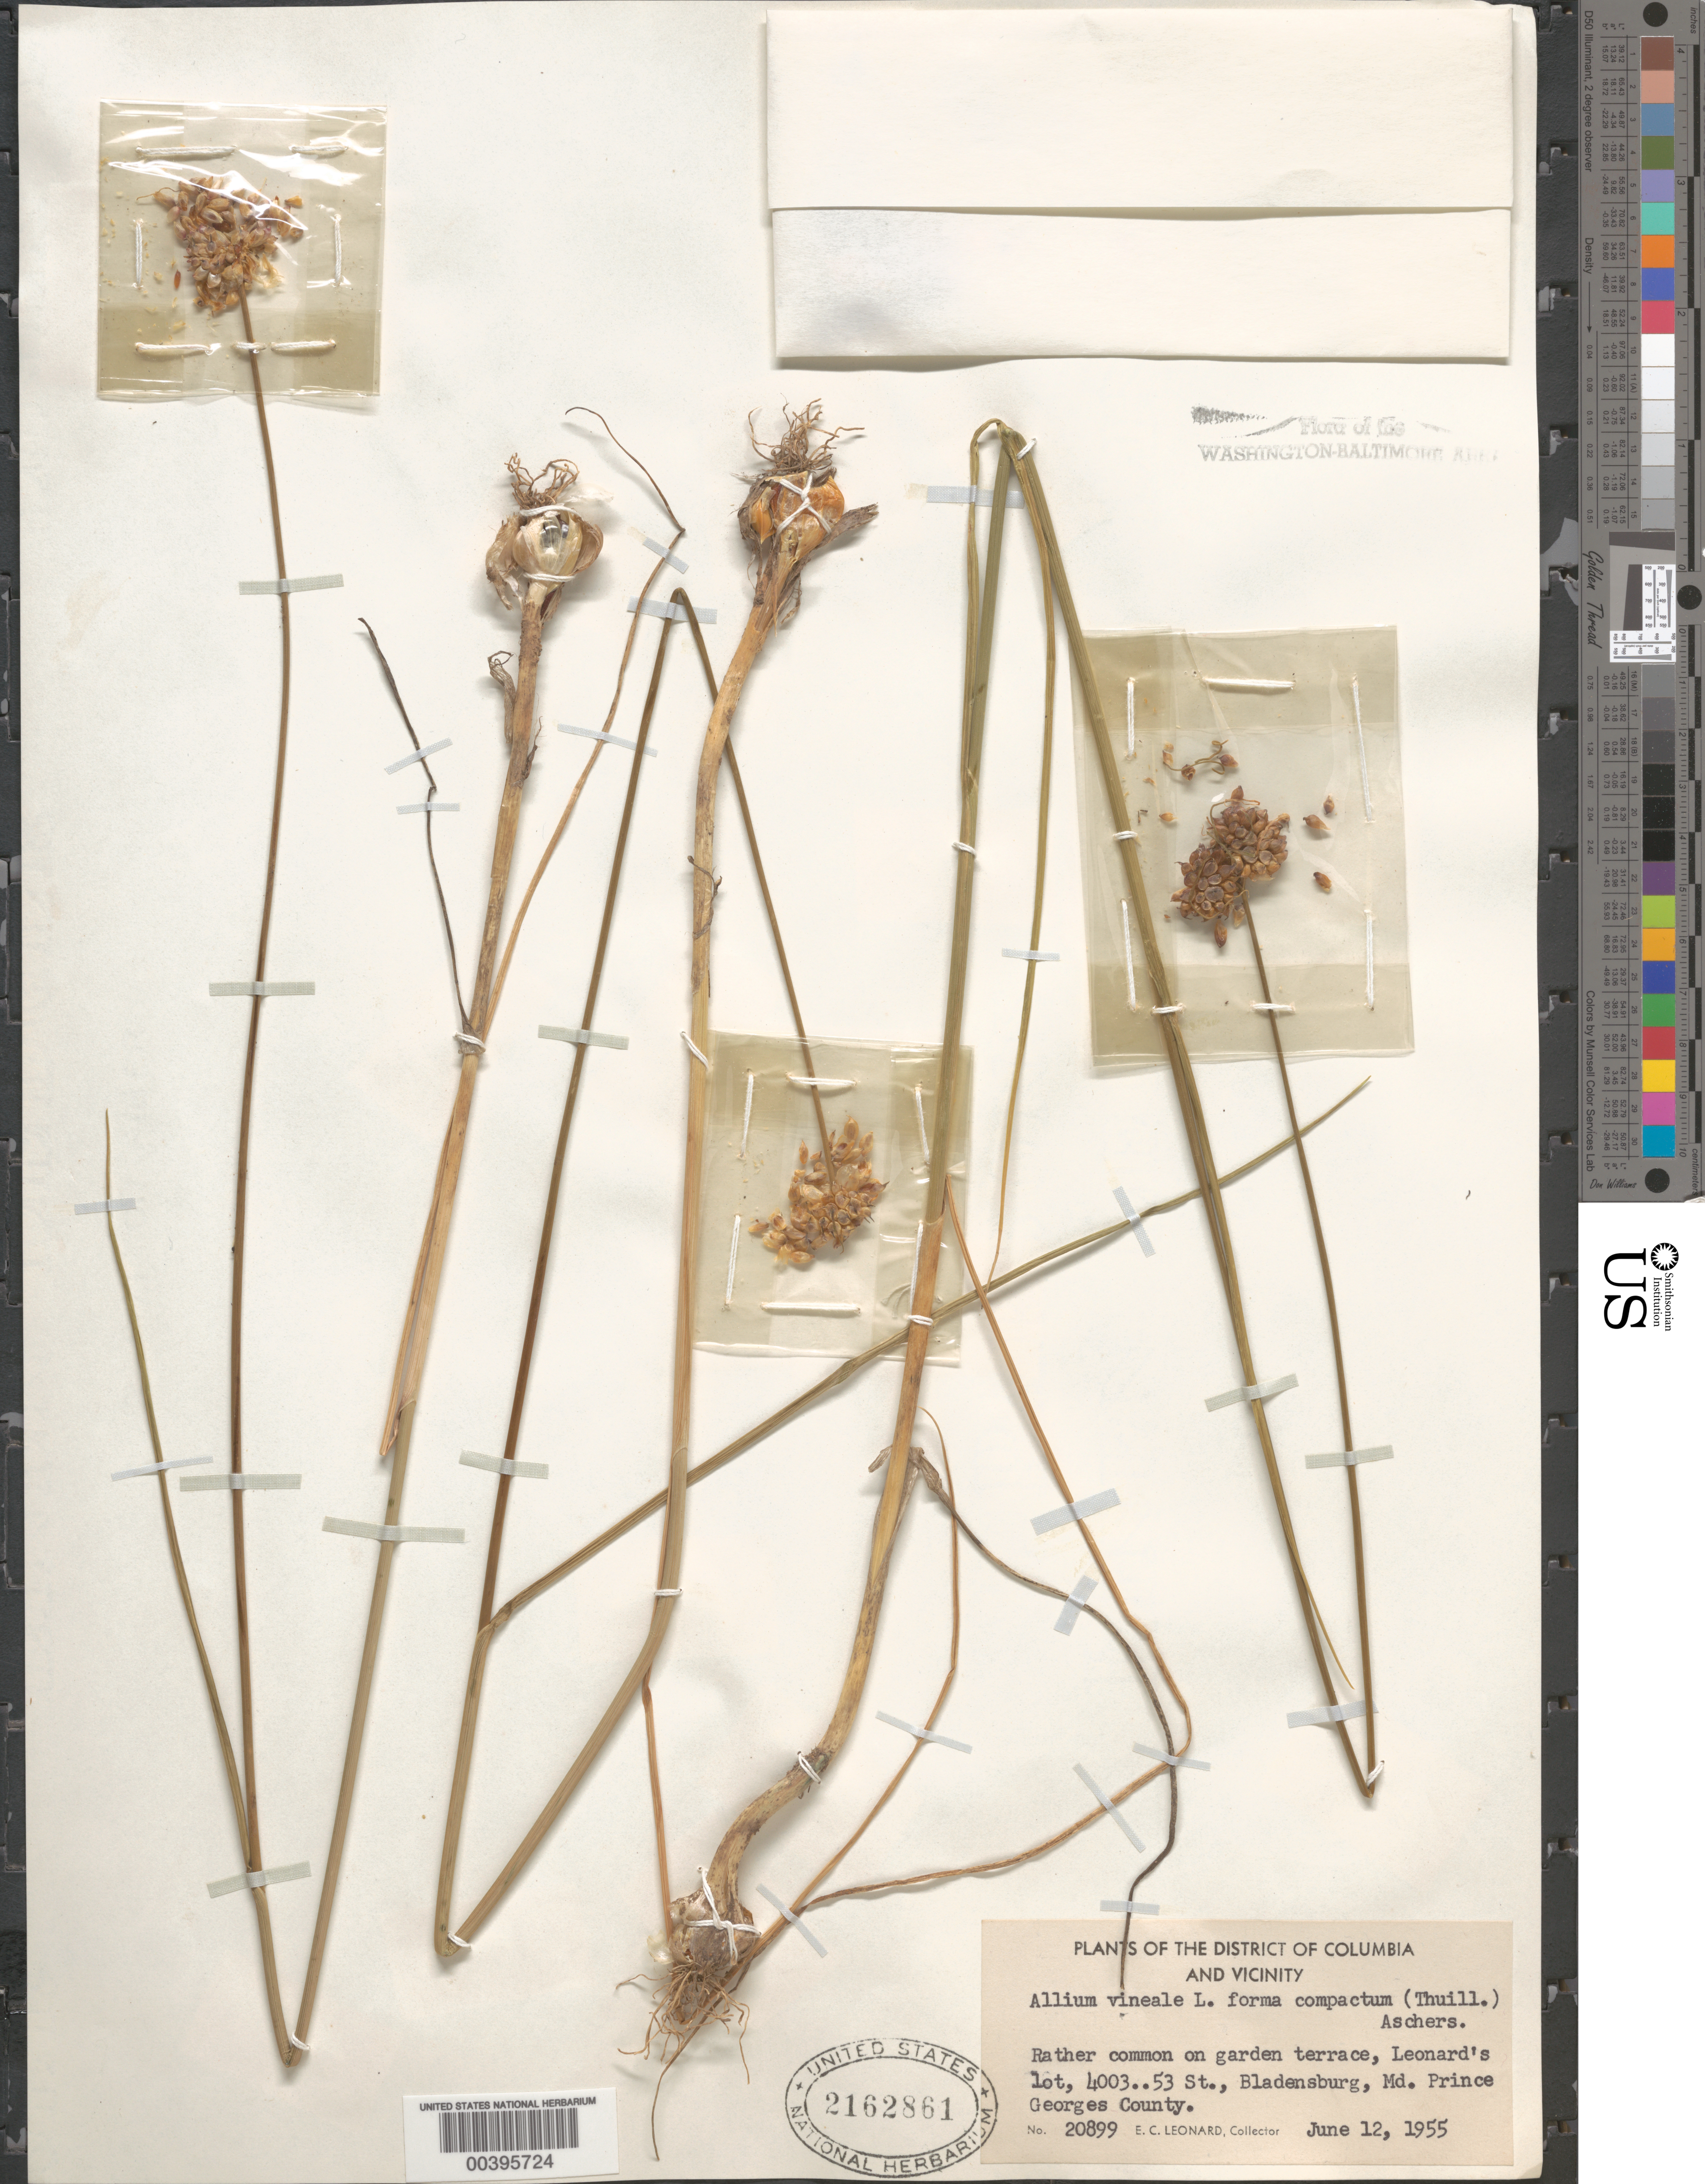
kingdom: Plantae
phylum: Tracheophyta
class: Liliopsida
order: Asparagales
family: Amaryllidaceae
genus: Allium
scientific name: Allium vineale f. compactum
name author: (Thuill.) Aschers.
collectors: E. C. Leonard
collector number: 20899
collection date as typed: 12 Jun 1955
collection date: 1955-06-12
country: United States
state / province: Maryland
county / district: Prince George's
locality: Bladensburg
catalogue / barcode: US 2162861